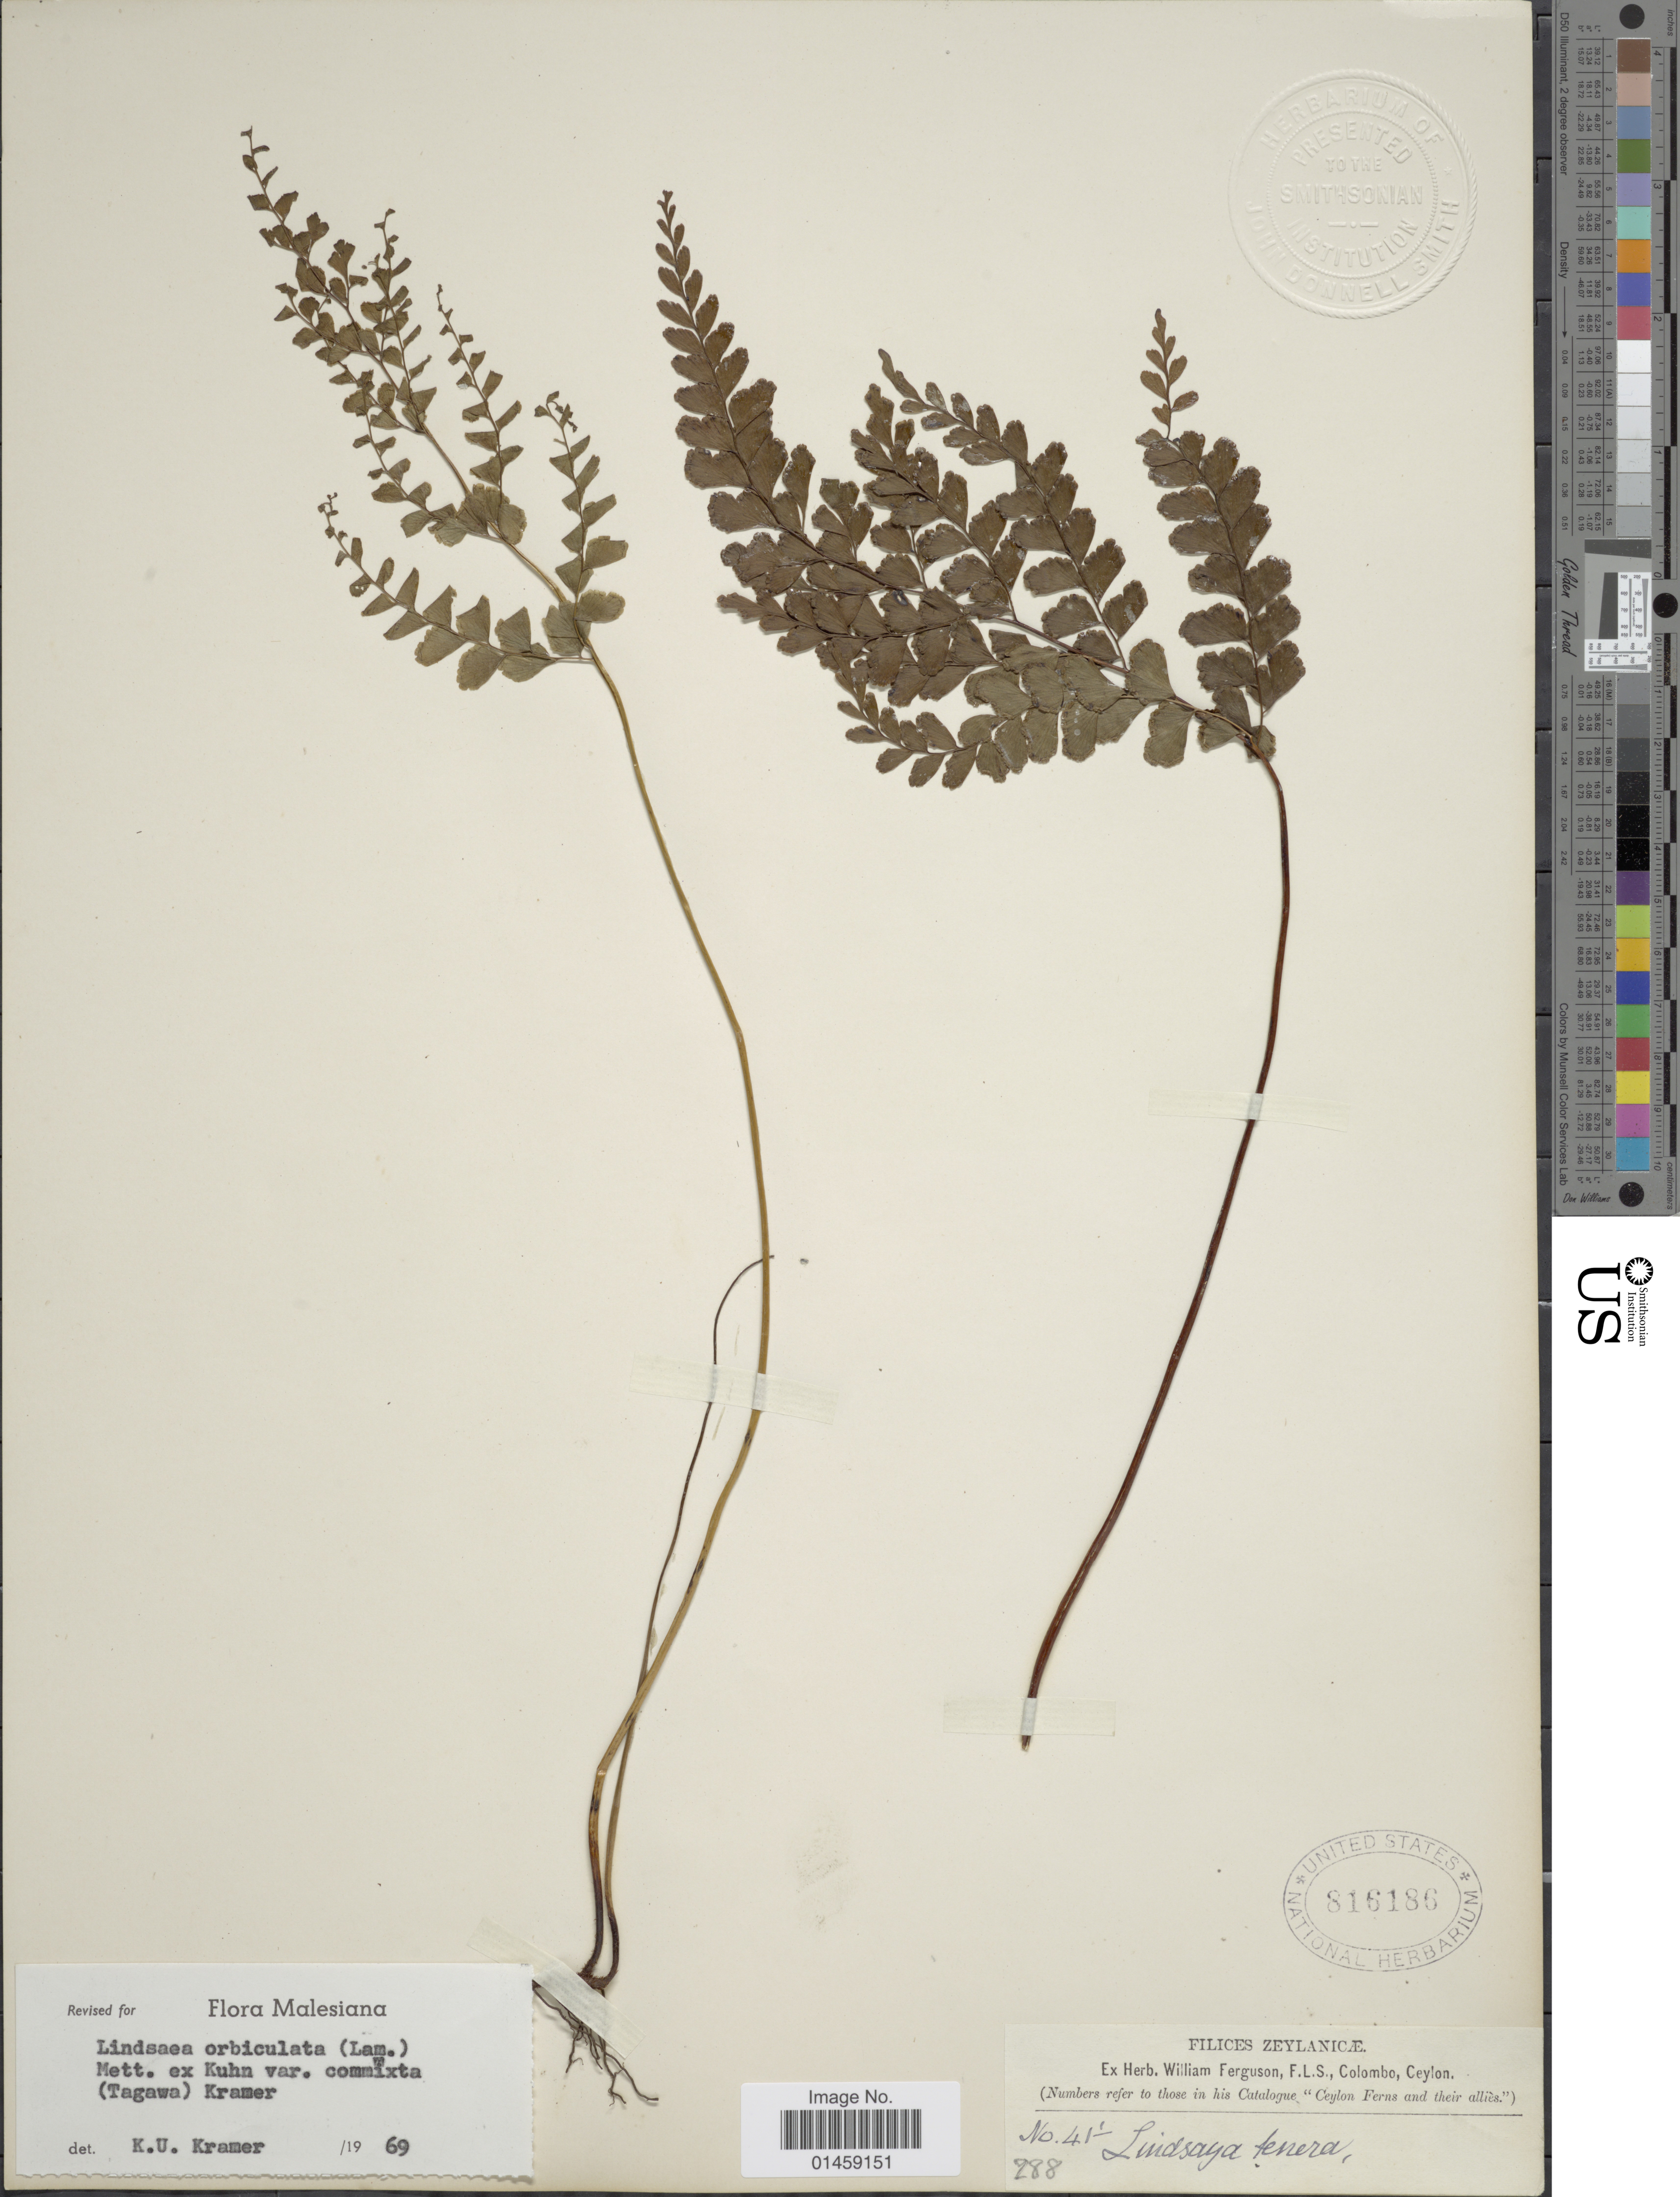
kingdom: Plantae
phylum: Tracheophyta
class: Polypodiopsida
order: Polypodiales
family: Lindsaeaceae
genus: Lindsaea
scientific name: Lindsaea orbiculata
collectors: ex herb. W. Ferguson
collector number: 411*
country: Sri Lanka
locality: Filices Zeylanicae. F.L.S., Colombo, Ceylon.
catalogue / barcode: US 816186